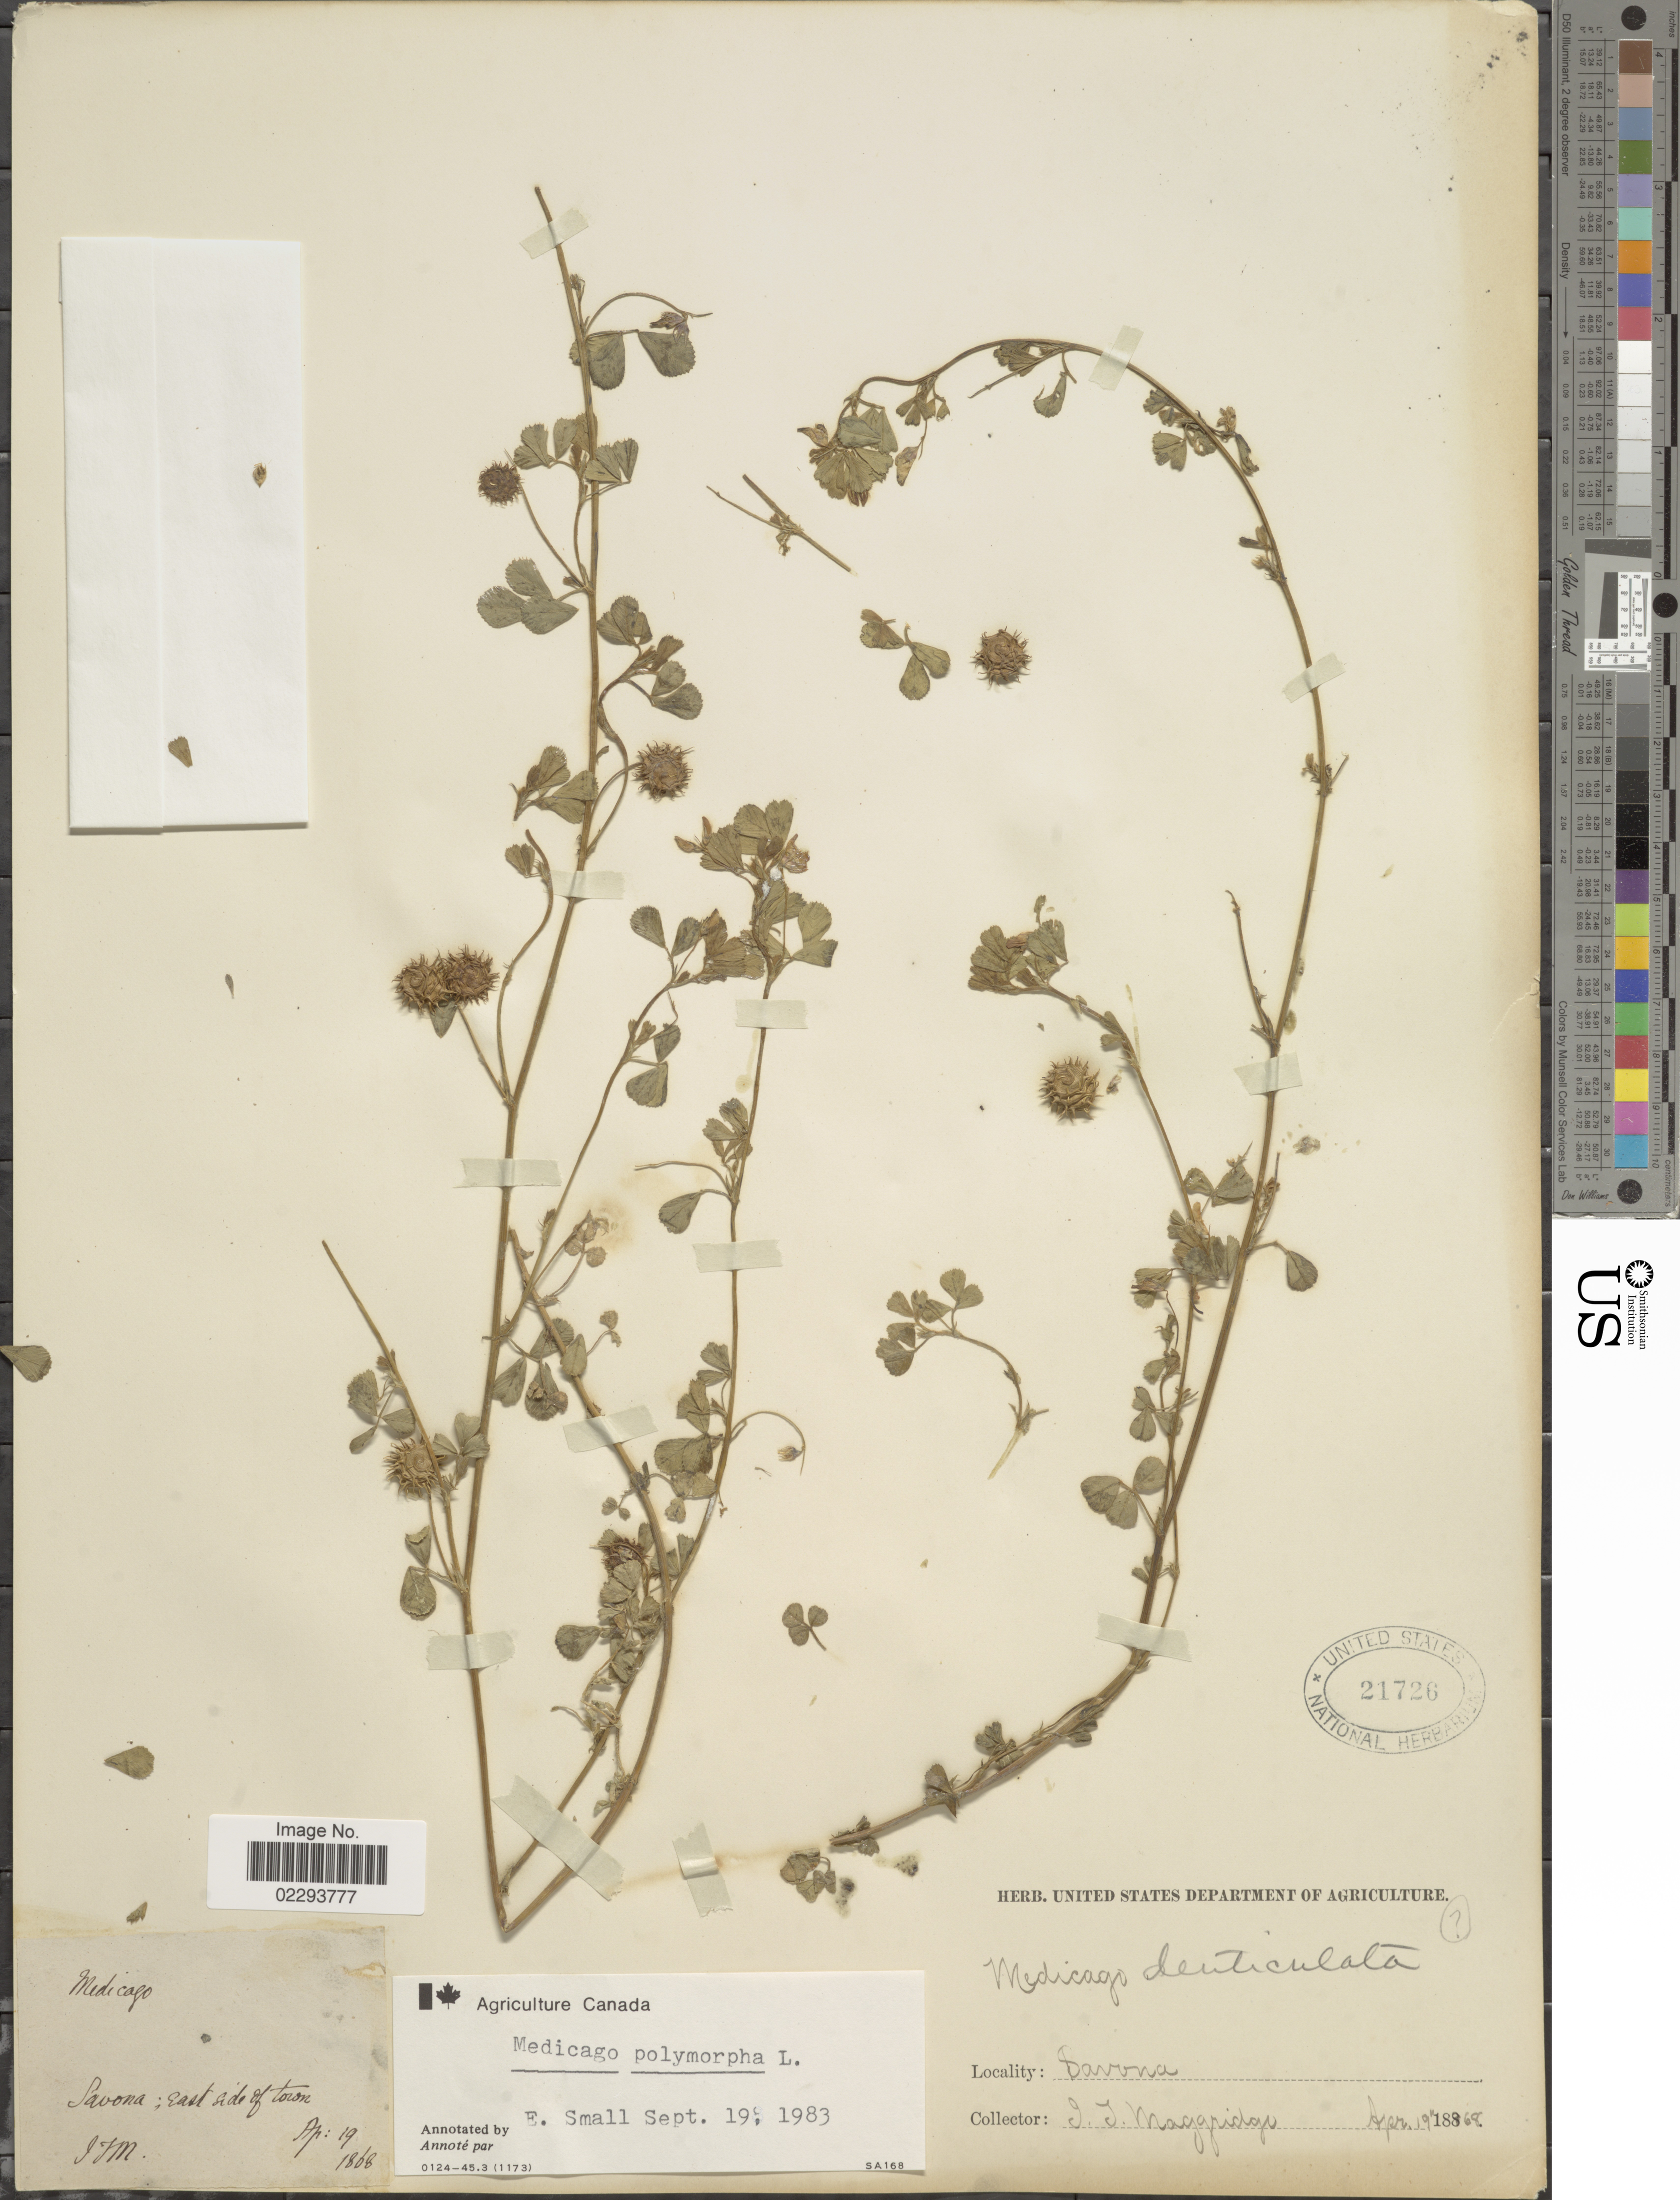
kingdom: Plantae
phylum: Tracheophyta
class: Magnoliopsida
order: Fabales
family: Fabaceae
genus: Medicago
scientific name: Medicago polymorpha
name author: L.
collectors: J. T. Moggridge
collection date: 1868-04-19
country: Italy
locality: Savona; east side of town.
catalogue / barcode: US 21726